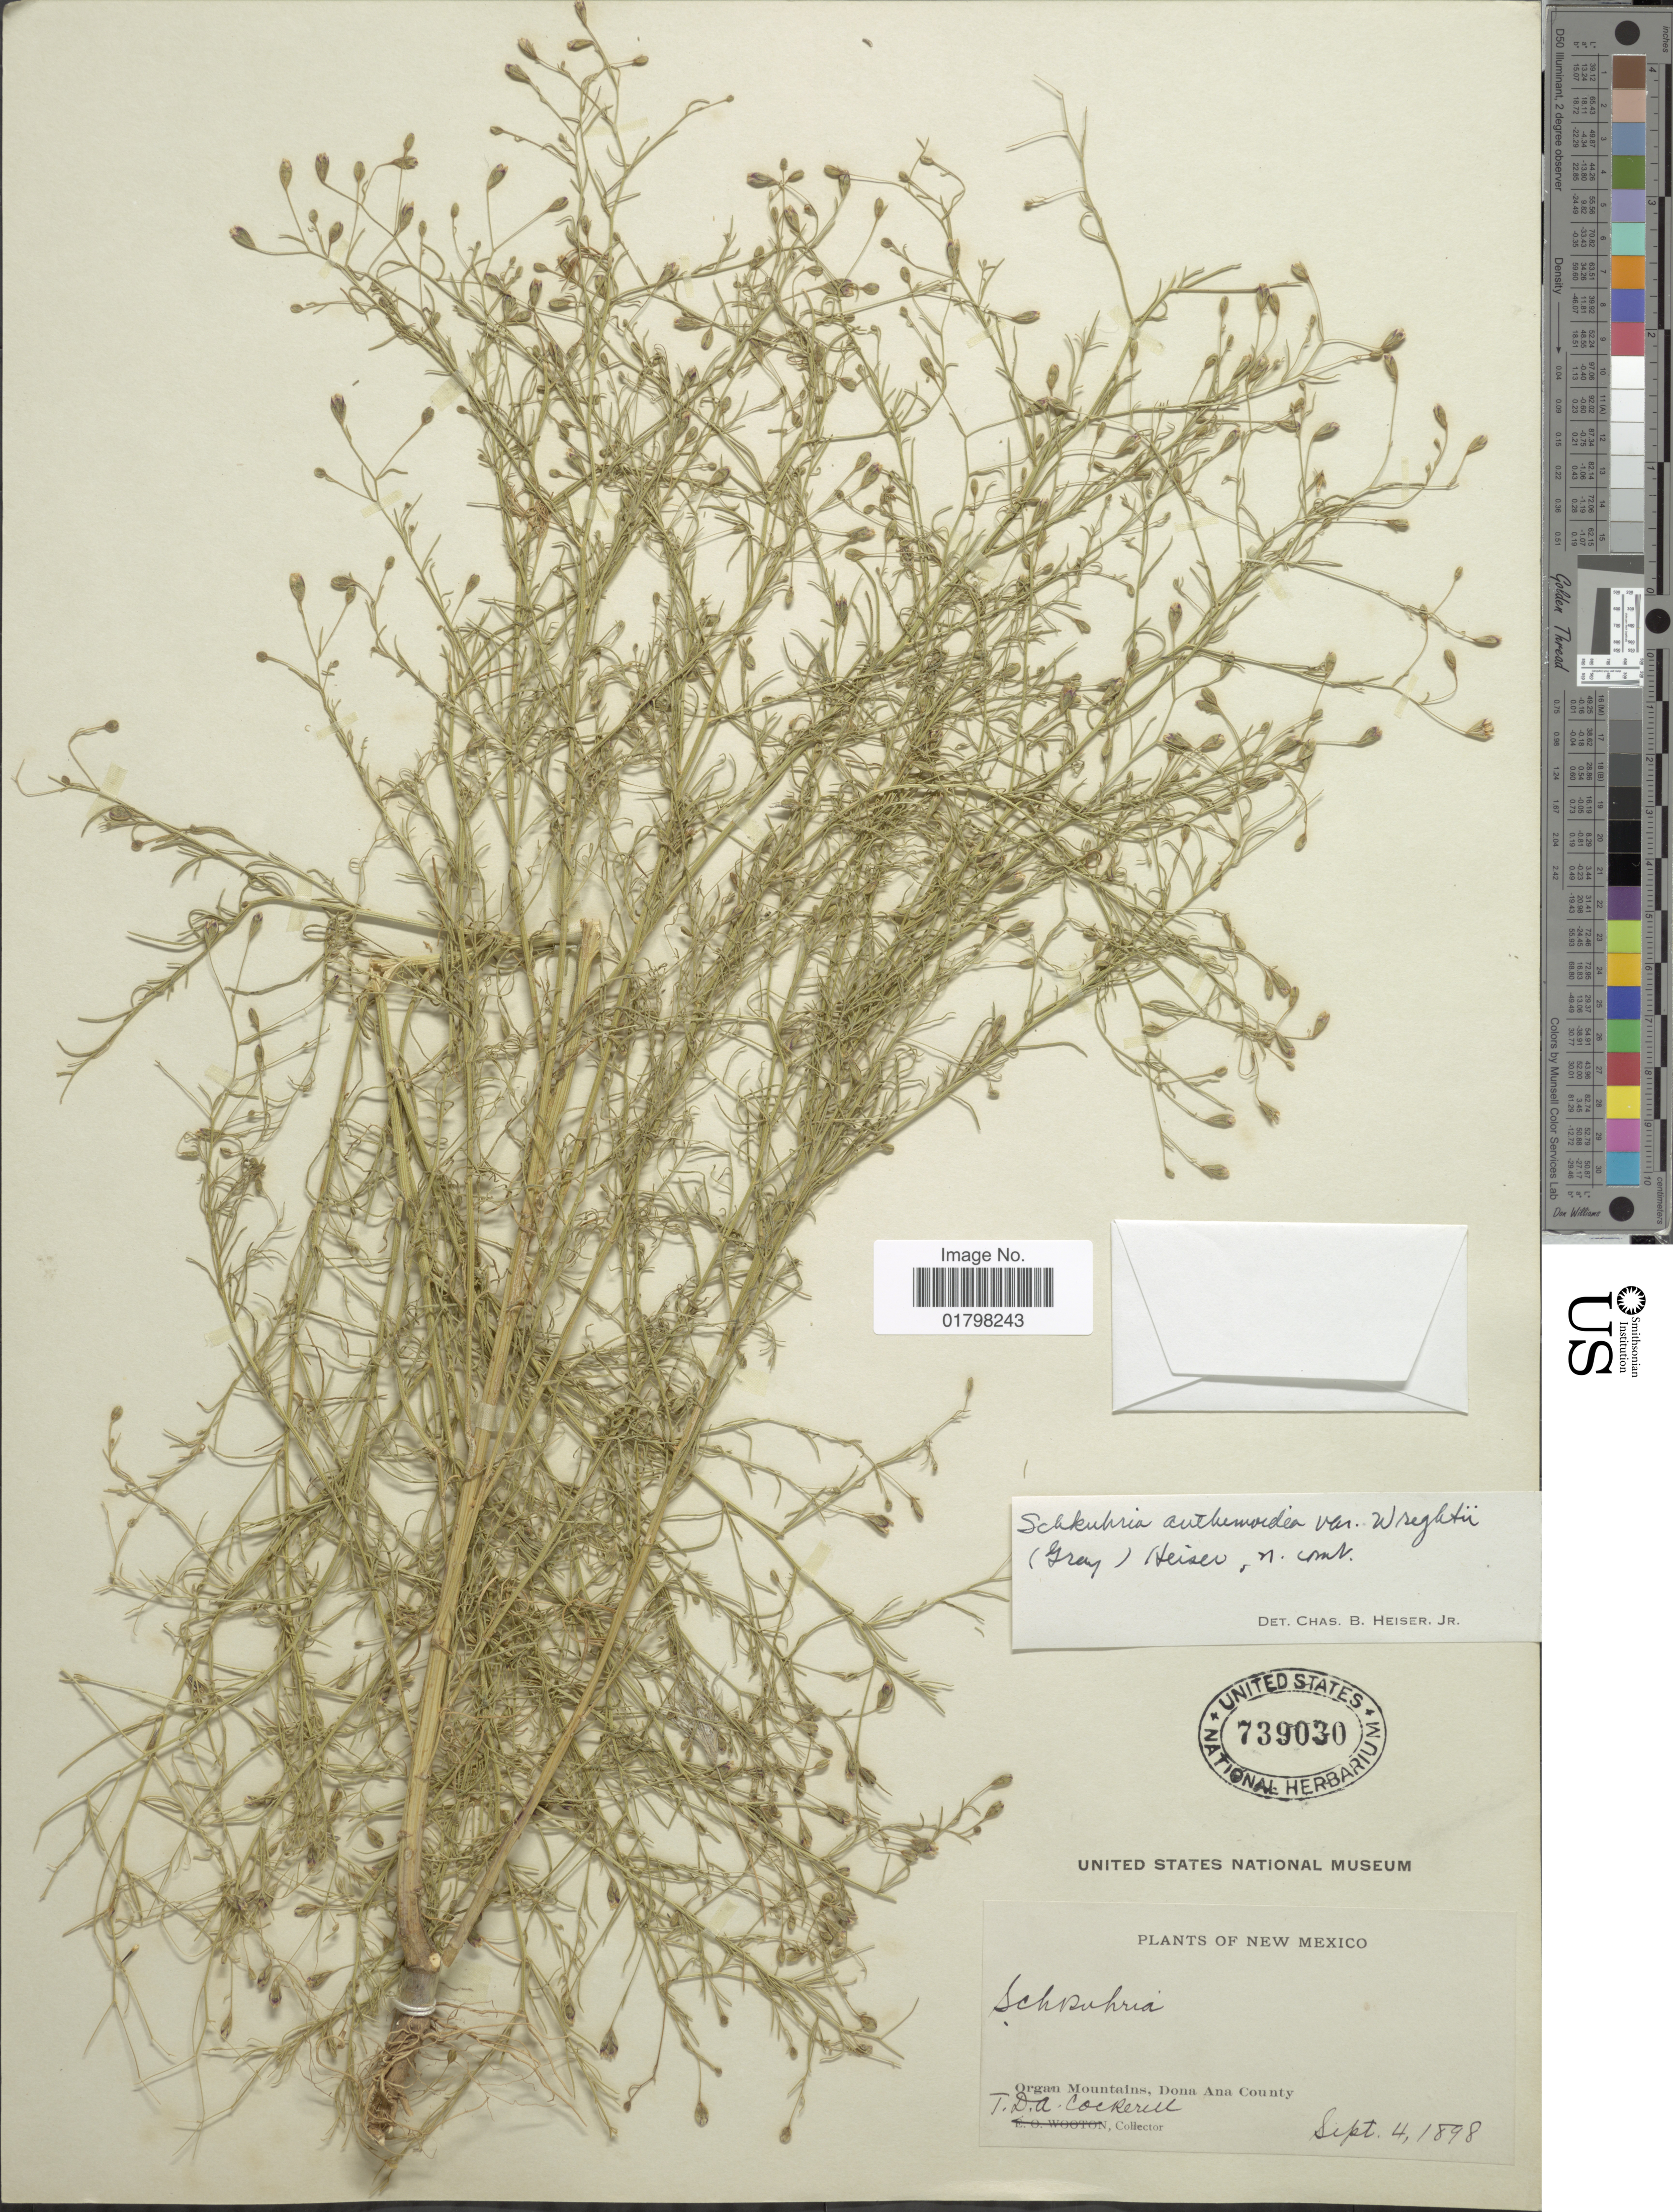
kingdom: Plantae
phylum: Tracheophyta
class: Magnoliopsida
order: Asterales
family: Asteraceae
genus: Schkuhria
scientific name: Schkuhria wislizeni var. wrightii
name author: (A. Gray) S.F. Blake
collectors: T. Cockerell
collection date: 1898-09-04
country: United States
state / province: New Mexico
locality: Organ Mountains, Dona Ana County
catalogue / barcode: US 739030